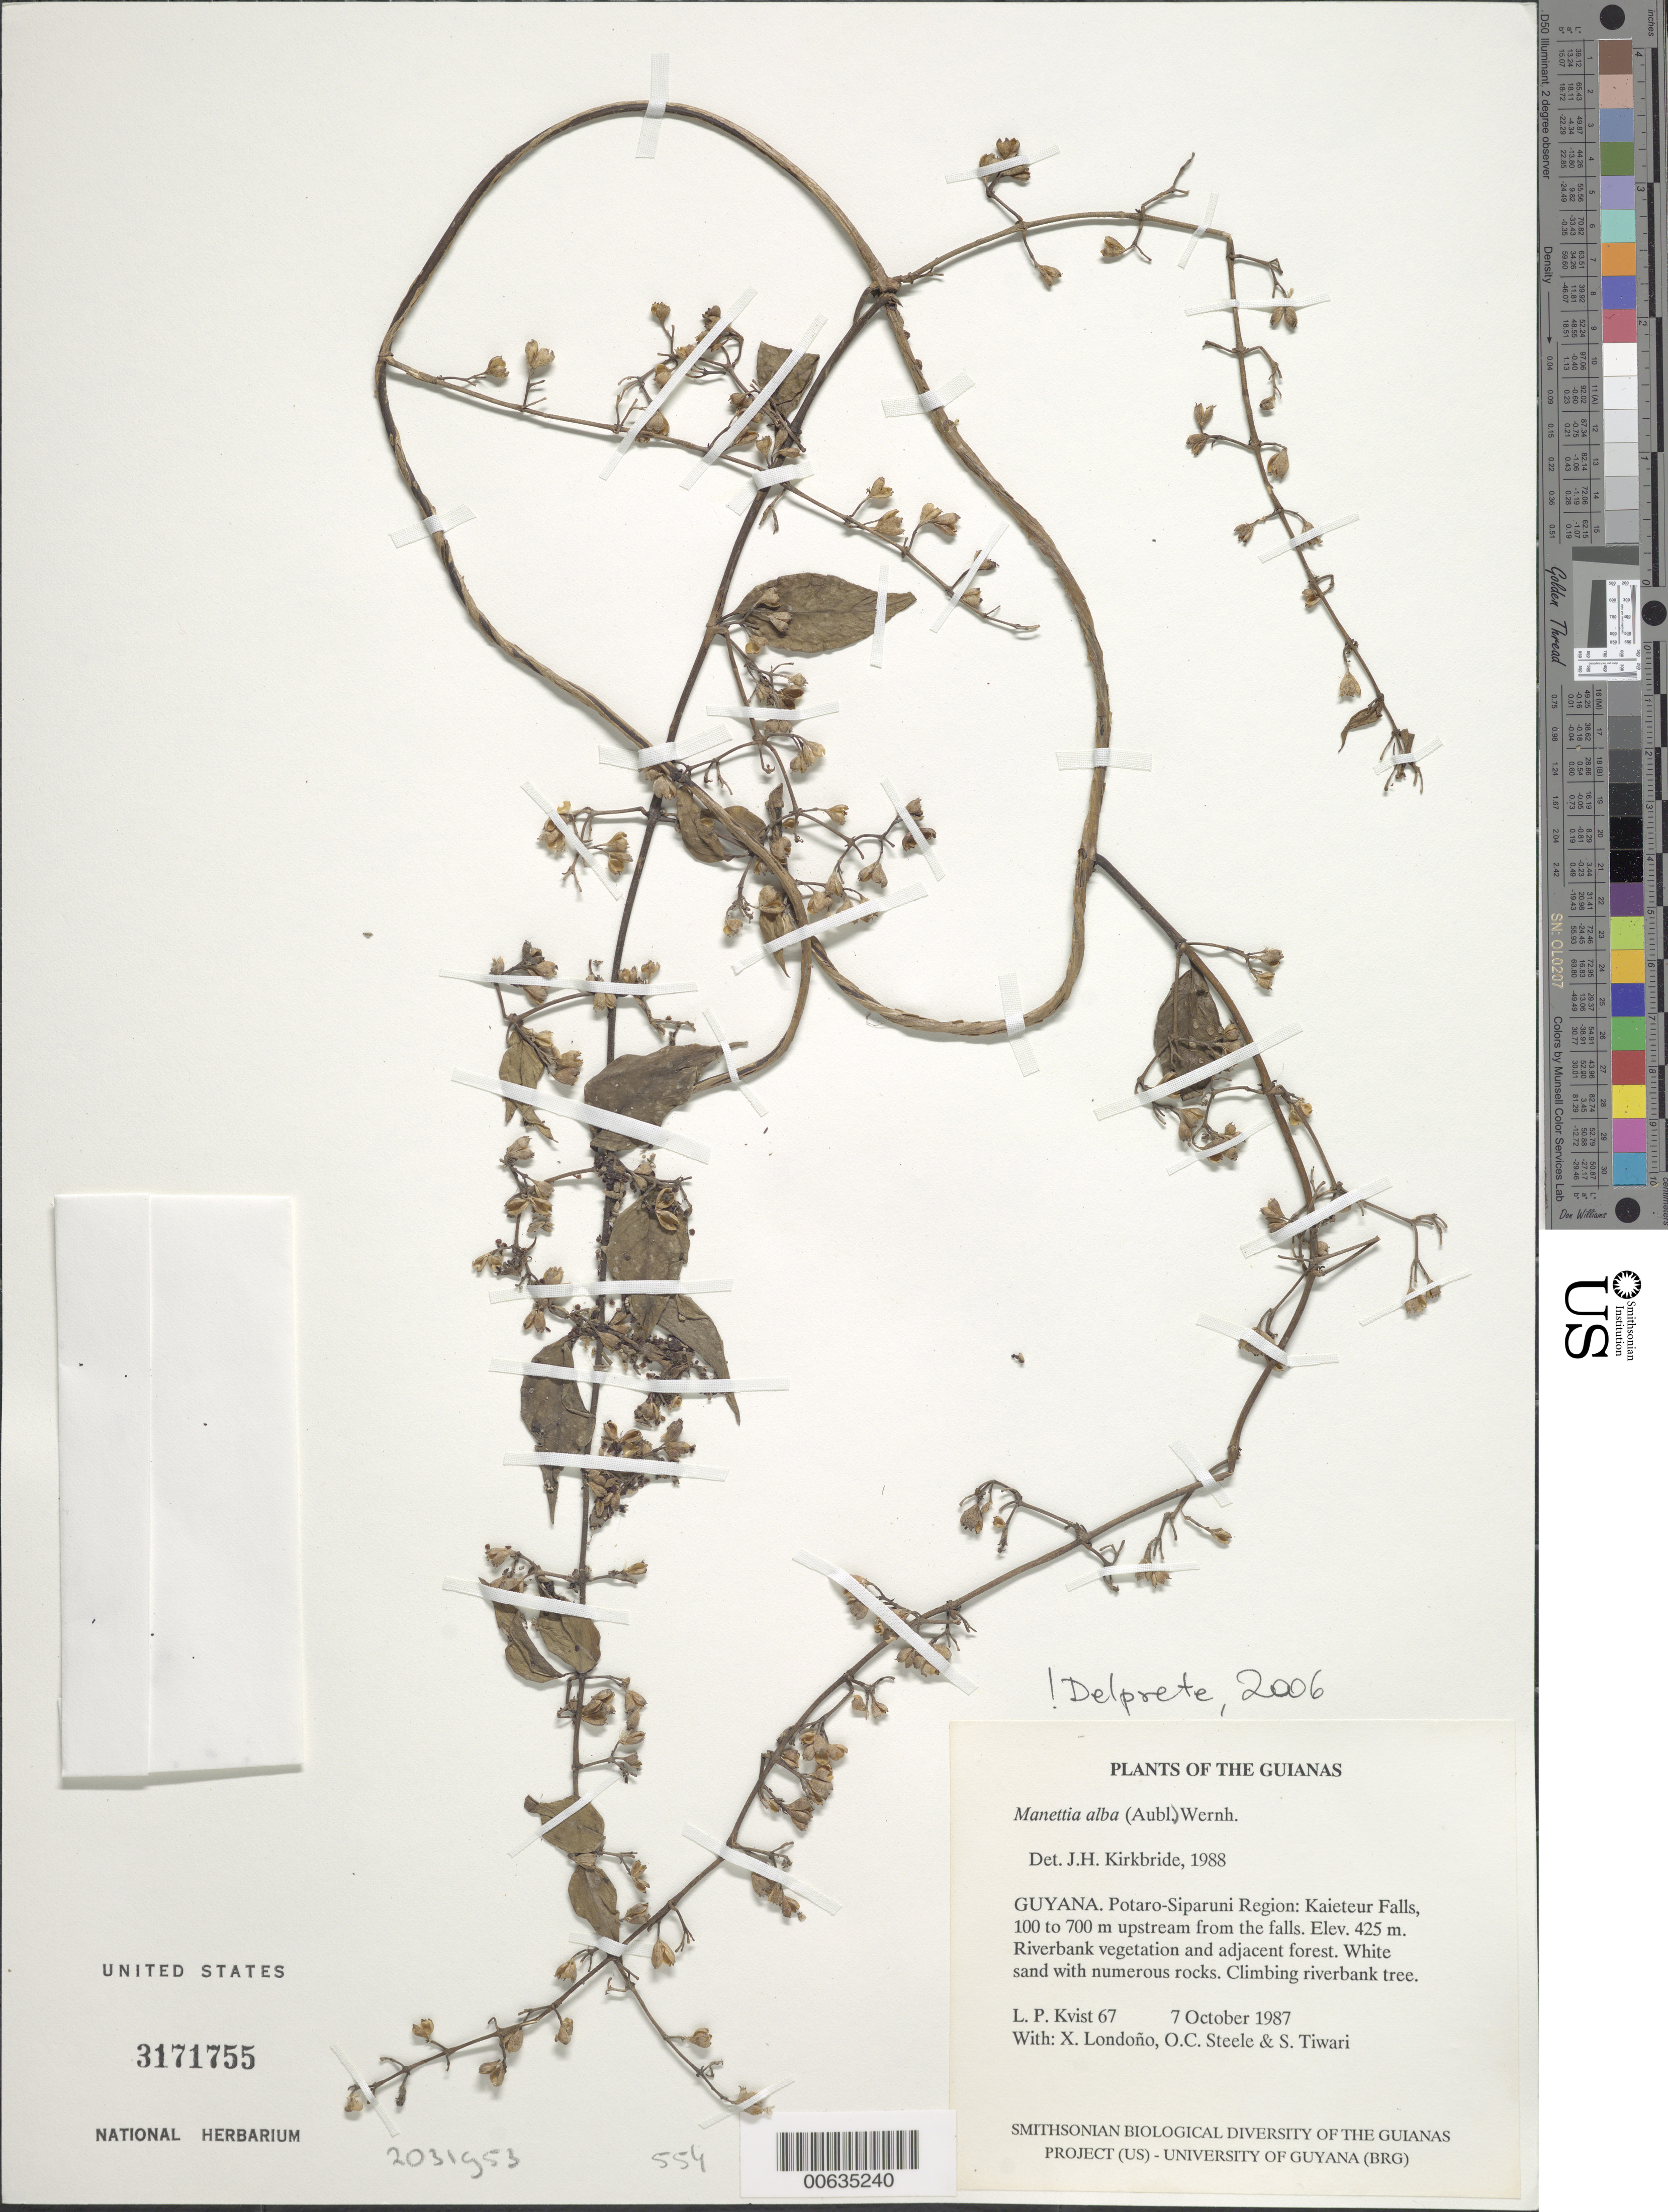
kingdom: Plantae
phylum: Tracheophyta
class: Magnoliopsida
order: Gentianales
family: Rubiaceae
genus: Manettia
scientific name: Manettia alba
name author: (Aubl.) Wernham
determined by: Delprete, P. G., Herb. de Guyane Cay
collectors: L. P. Kvist, X. Londoño, O. C. Steele & S. Tiwari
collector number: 67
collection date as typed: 7 October 1987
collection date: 1987-10-07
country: Guyana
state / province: Potaro-Siparuni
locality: Kaieteur Falls, 100 to 700 m upstream from the falls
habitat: Riverbank vegetation and adjacent forest. White sand with numerous rocks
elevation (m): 425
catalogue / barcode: US 3171755